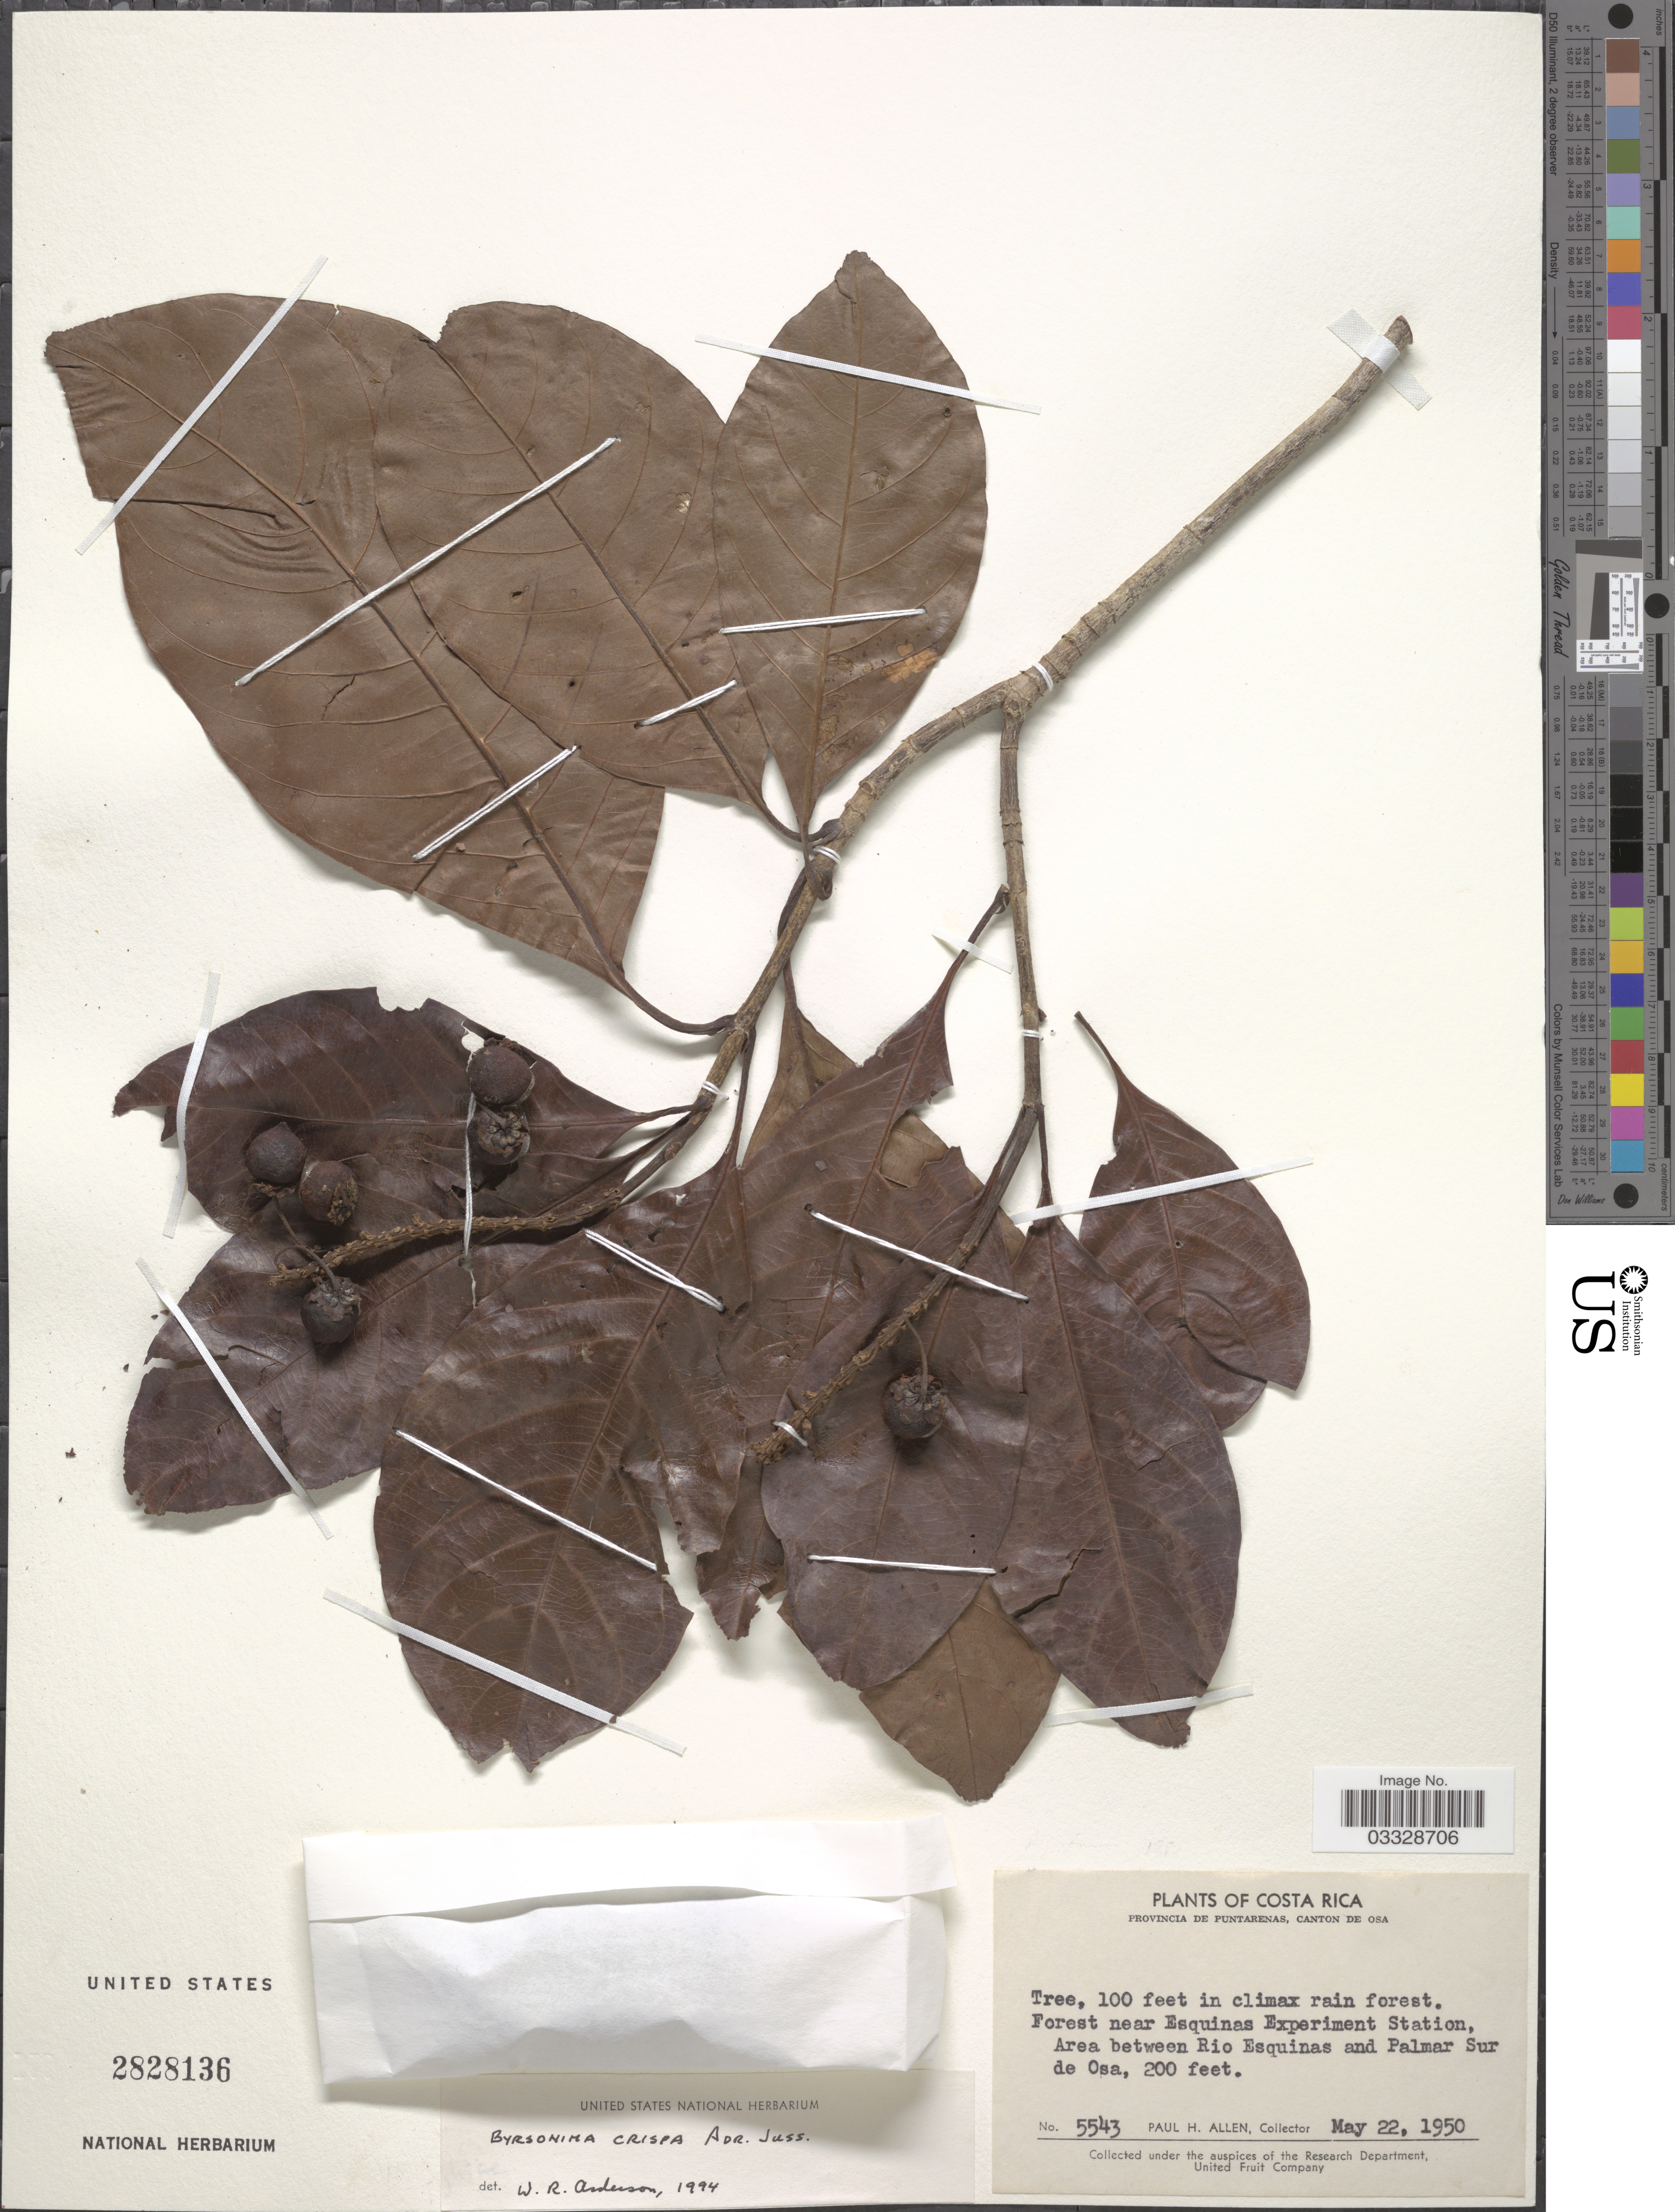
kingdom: Plantae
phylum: Tracheophyta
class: Magnoliopsida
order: Malpighiales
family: Malpighiaceae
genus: Byrsonima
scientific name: Byrsonima crispa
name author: A. Juss.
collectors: P. H. Allen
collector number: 5543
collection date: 1950-05-22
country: Costa Rica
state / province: Puntarenas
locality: Canton de Osa. Forest near Esquinas Experiment Station, Area between Rio Esquinas and Palmar Sur de Osa.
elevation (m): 61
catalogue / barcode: US 2828136